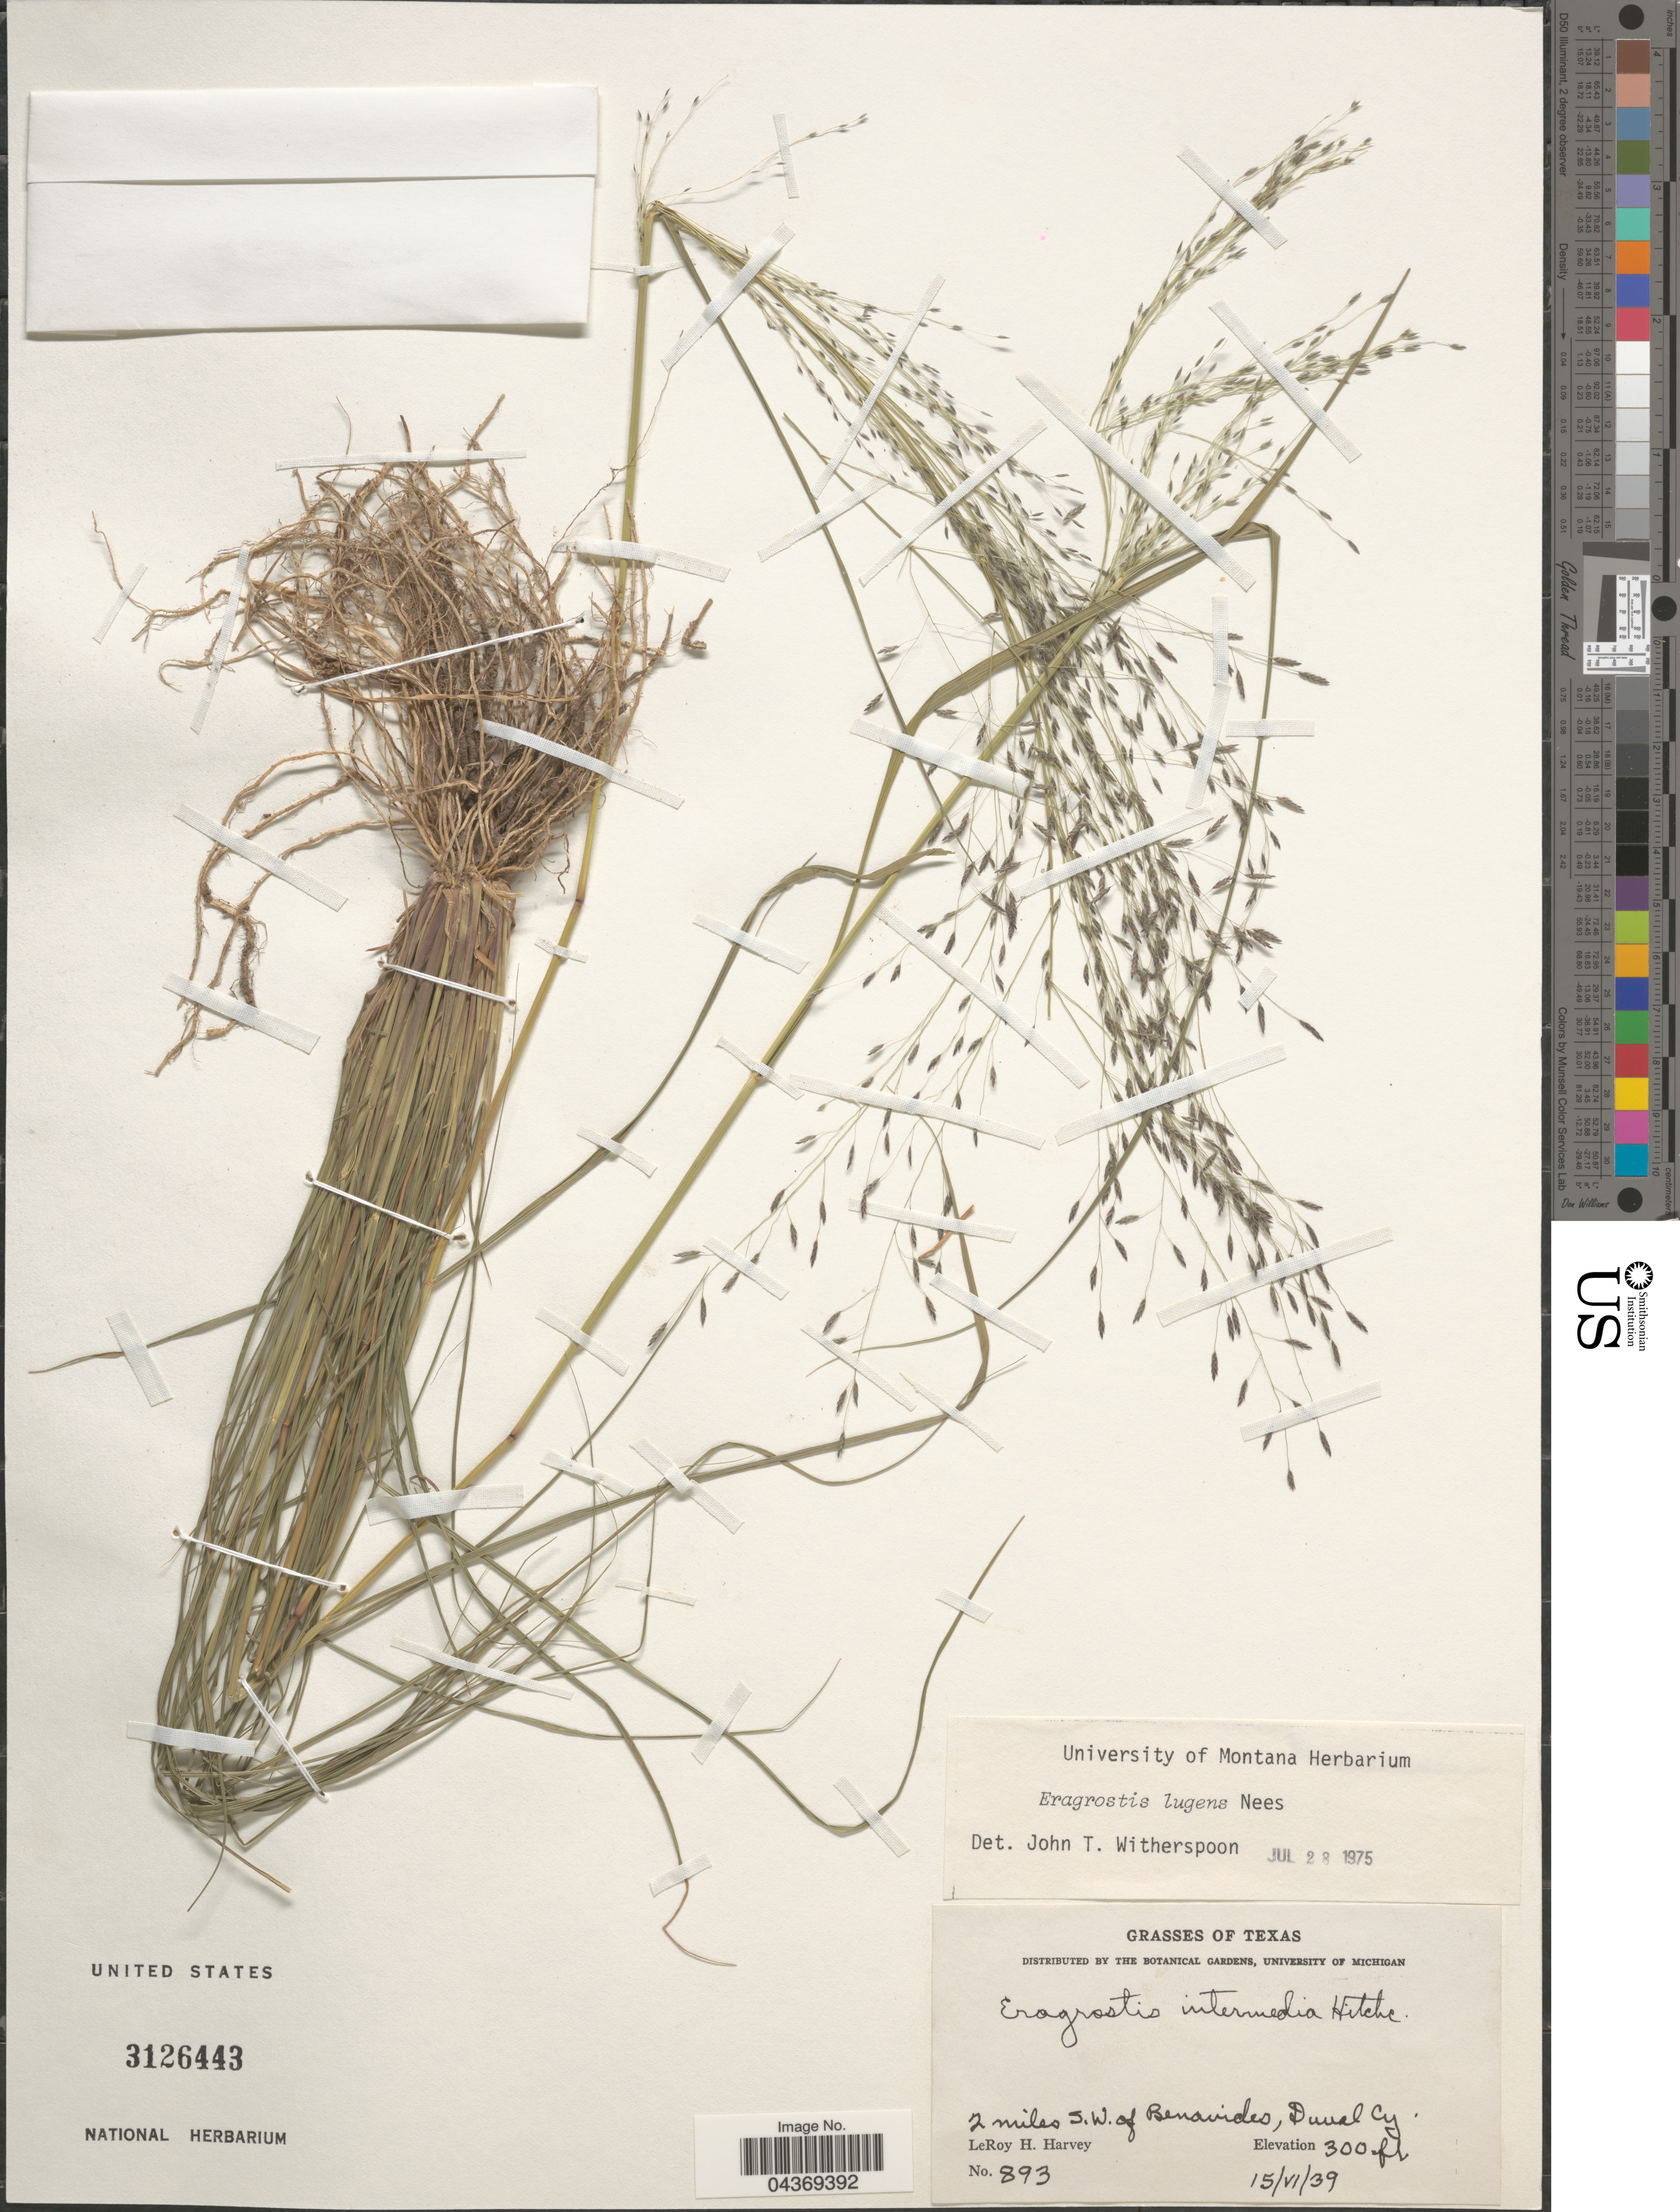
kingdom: Plantae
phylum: Tracheophyta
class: Liliopsida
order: Poales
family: Poaceae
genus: Eragrostis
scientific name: Eragrostis lugens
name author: Nees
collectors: L. H. Harvey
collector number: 893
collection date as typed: Transcribed d/m/y: 15/6/39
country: United States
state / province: Texas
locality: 2 miles S.W. of Benavides, Duval Cy.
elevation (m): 91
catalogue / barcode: US 3126443